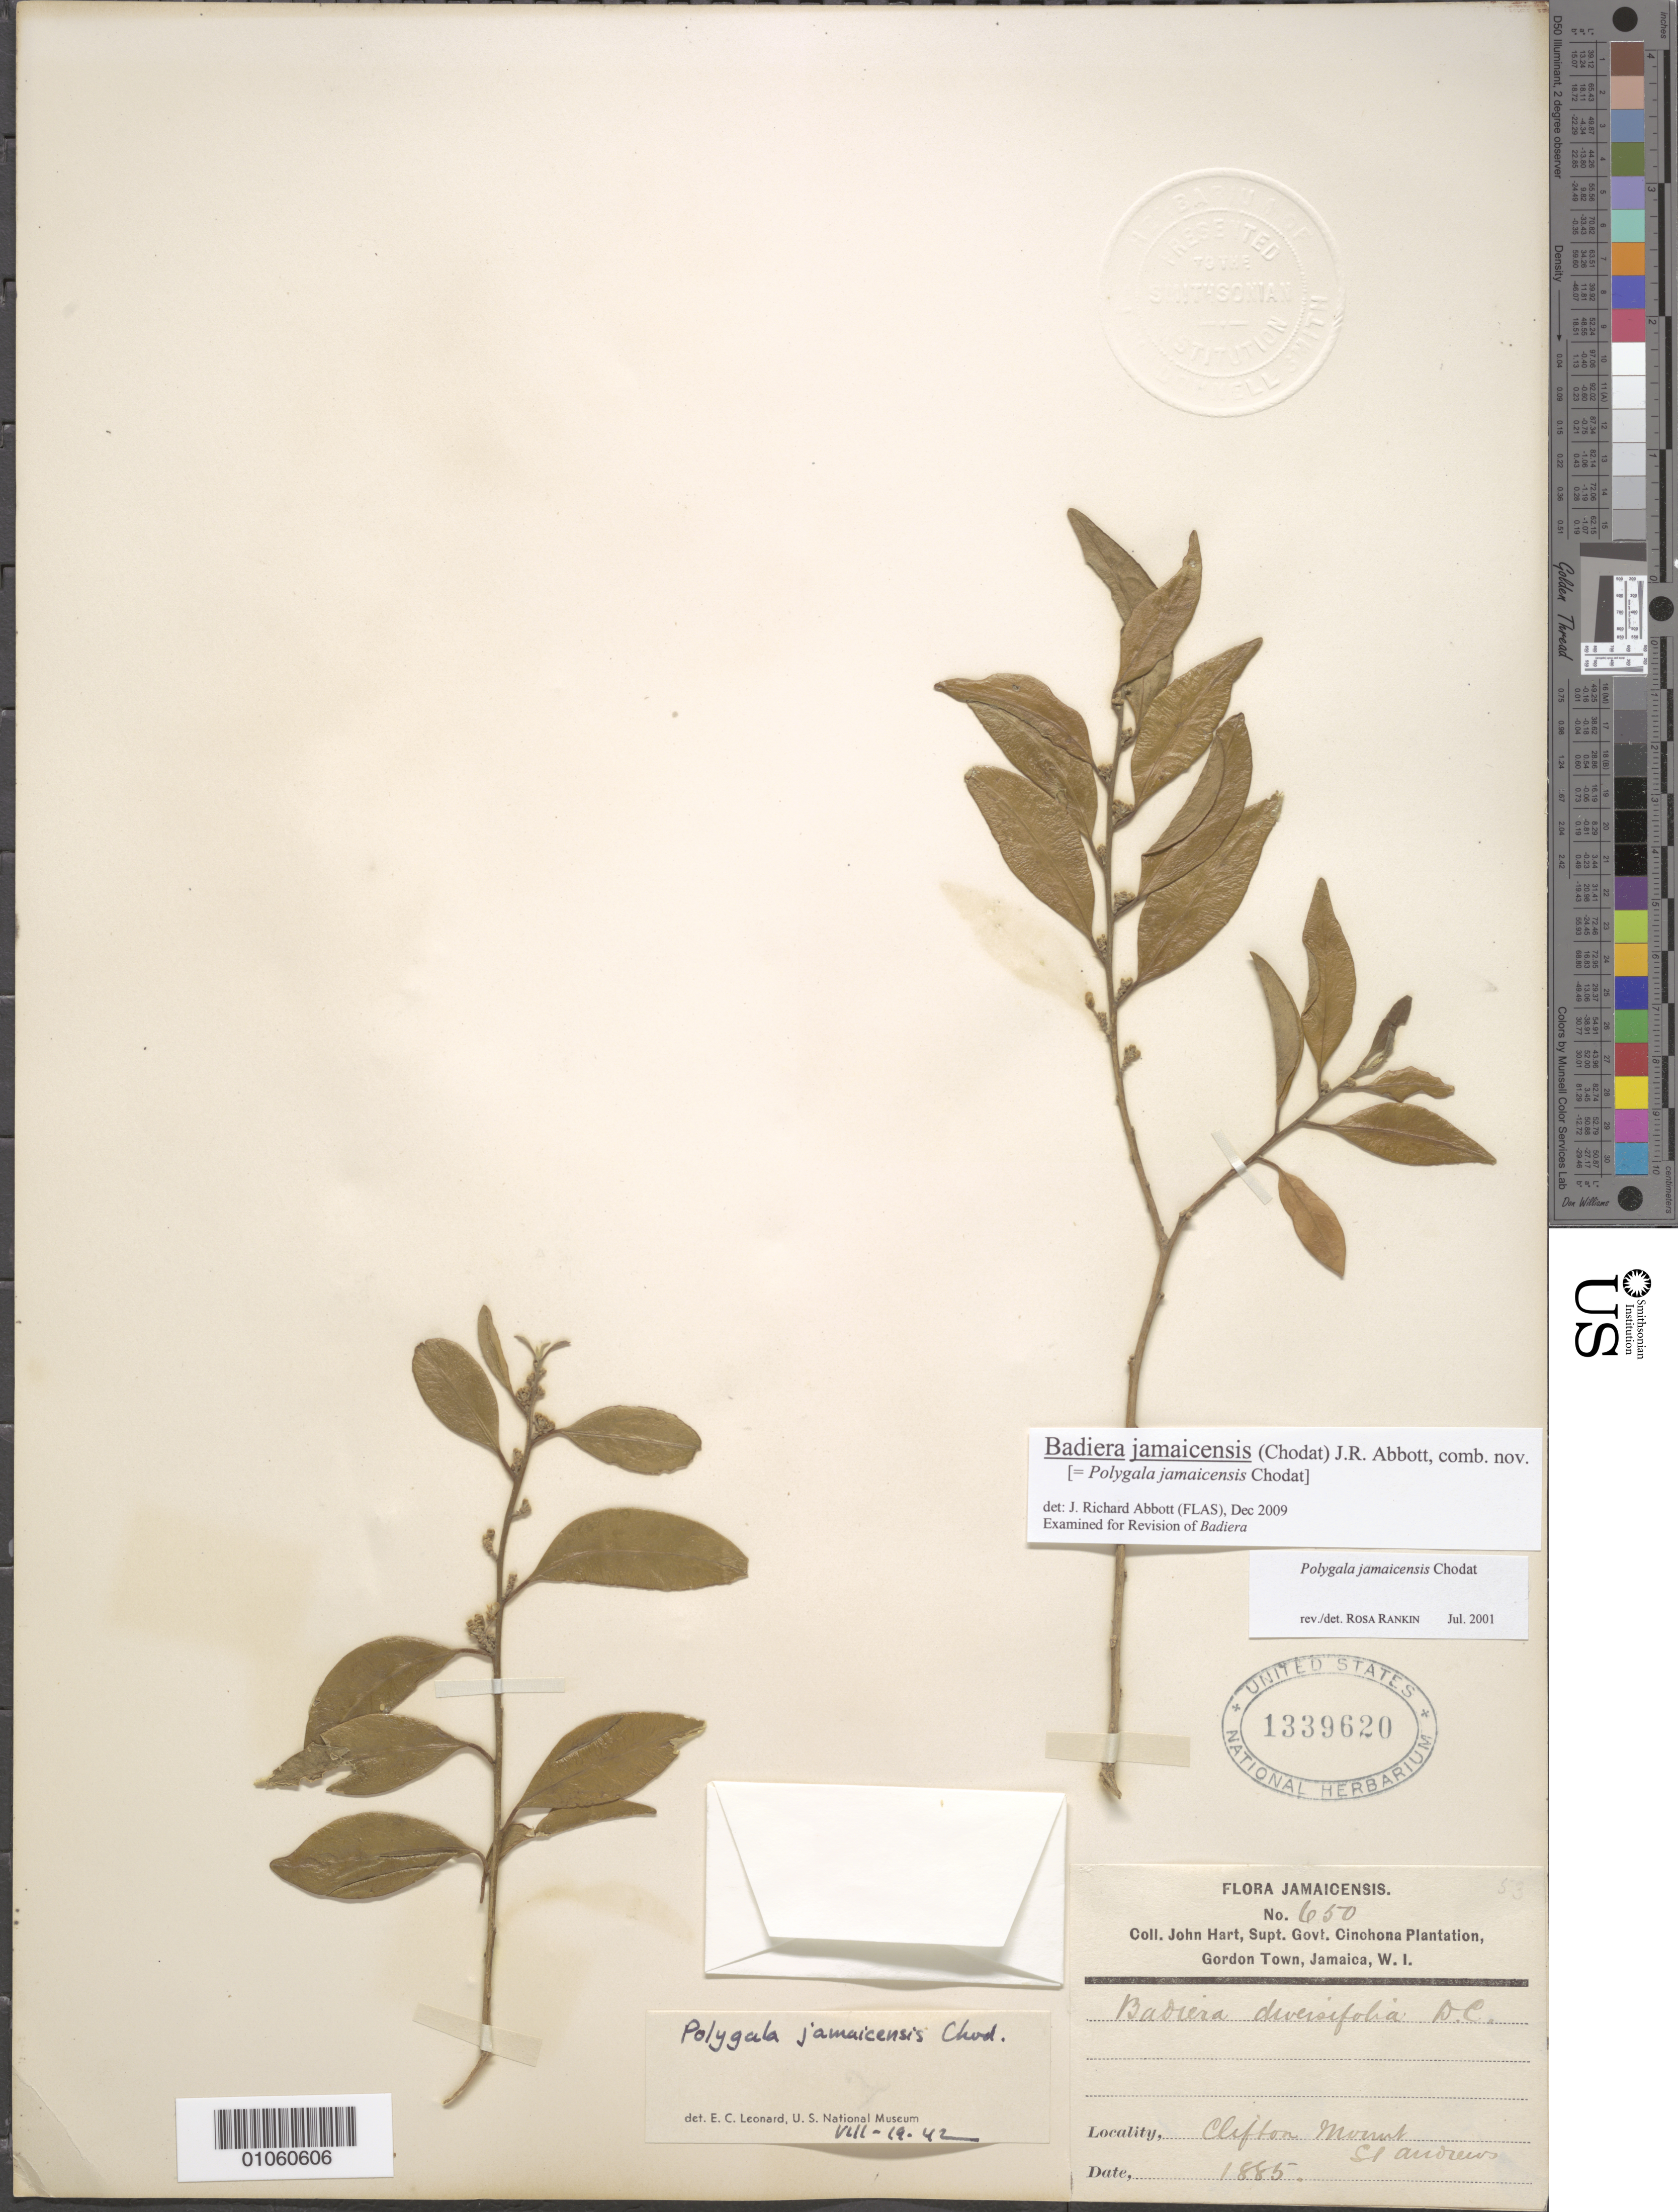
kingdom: Plantae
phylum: Tracheophyta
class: Magnoliopsida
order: Fabales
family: Polygalaceae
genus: Polygala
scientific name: Polygala jamaicensis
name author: Chodat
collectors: J. Hart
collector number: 650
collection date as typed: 1885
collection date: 1885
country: Jamaica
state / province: Saint Andrew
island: Jamaica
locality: Clifton Mount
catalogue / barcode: US 1339620